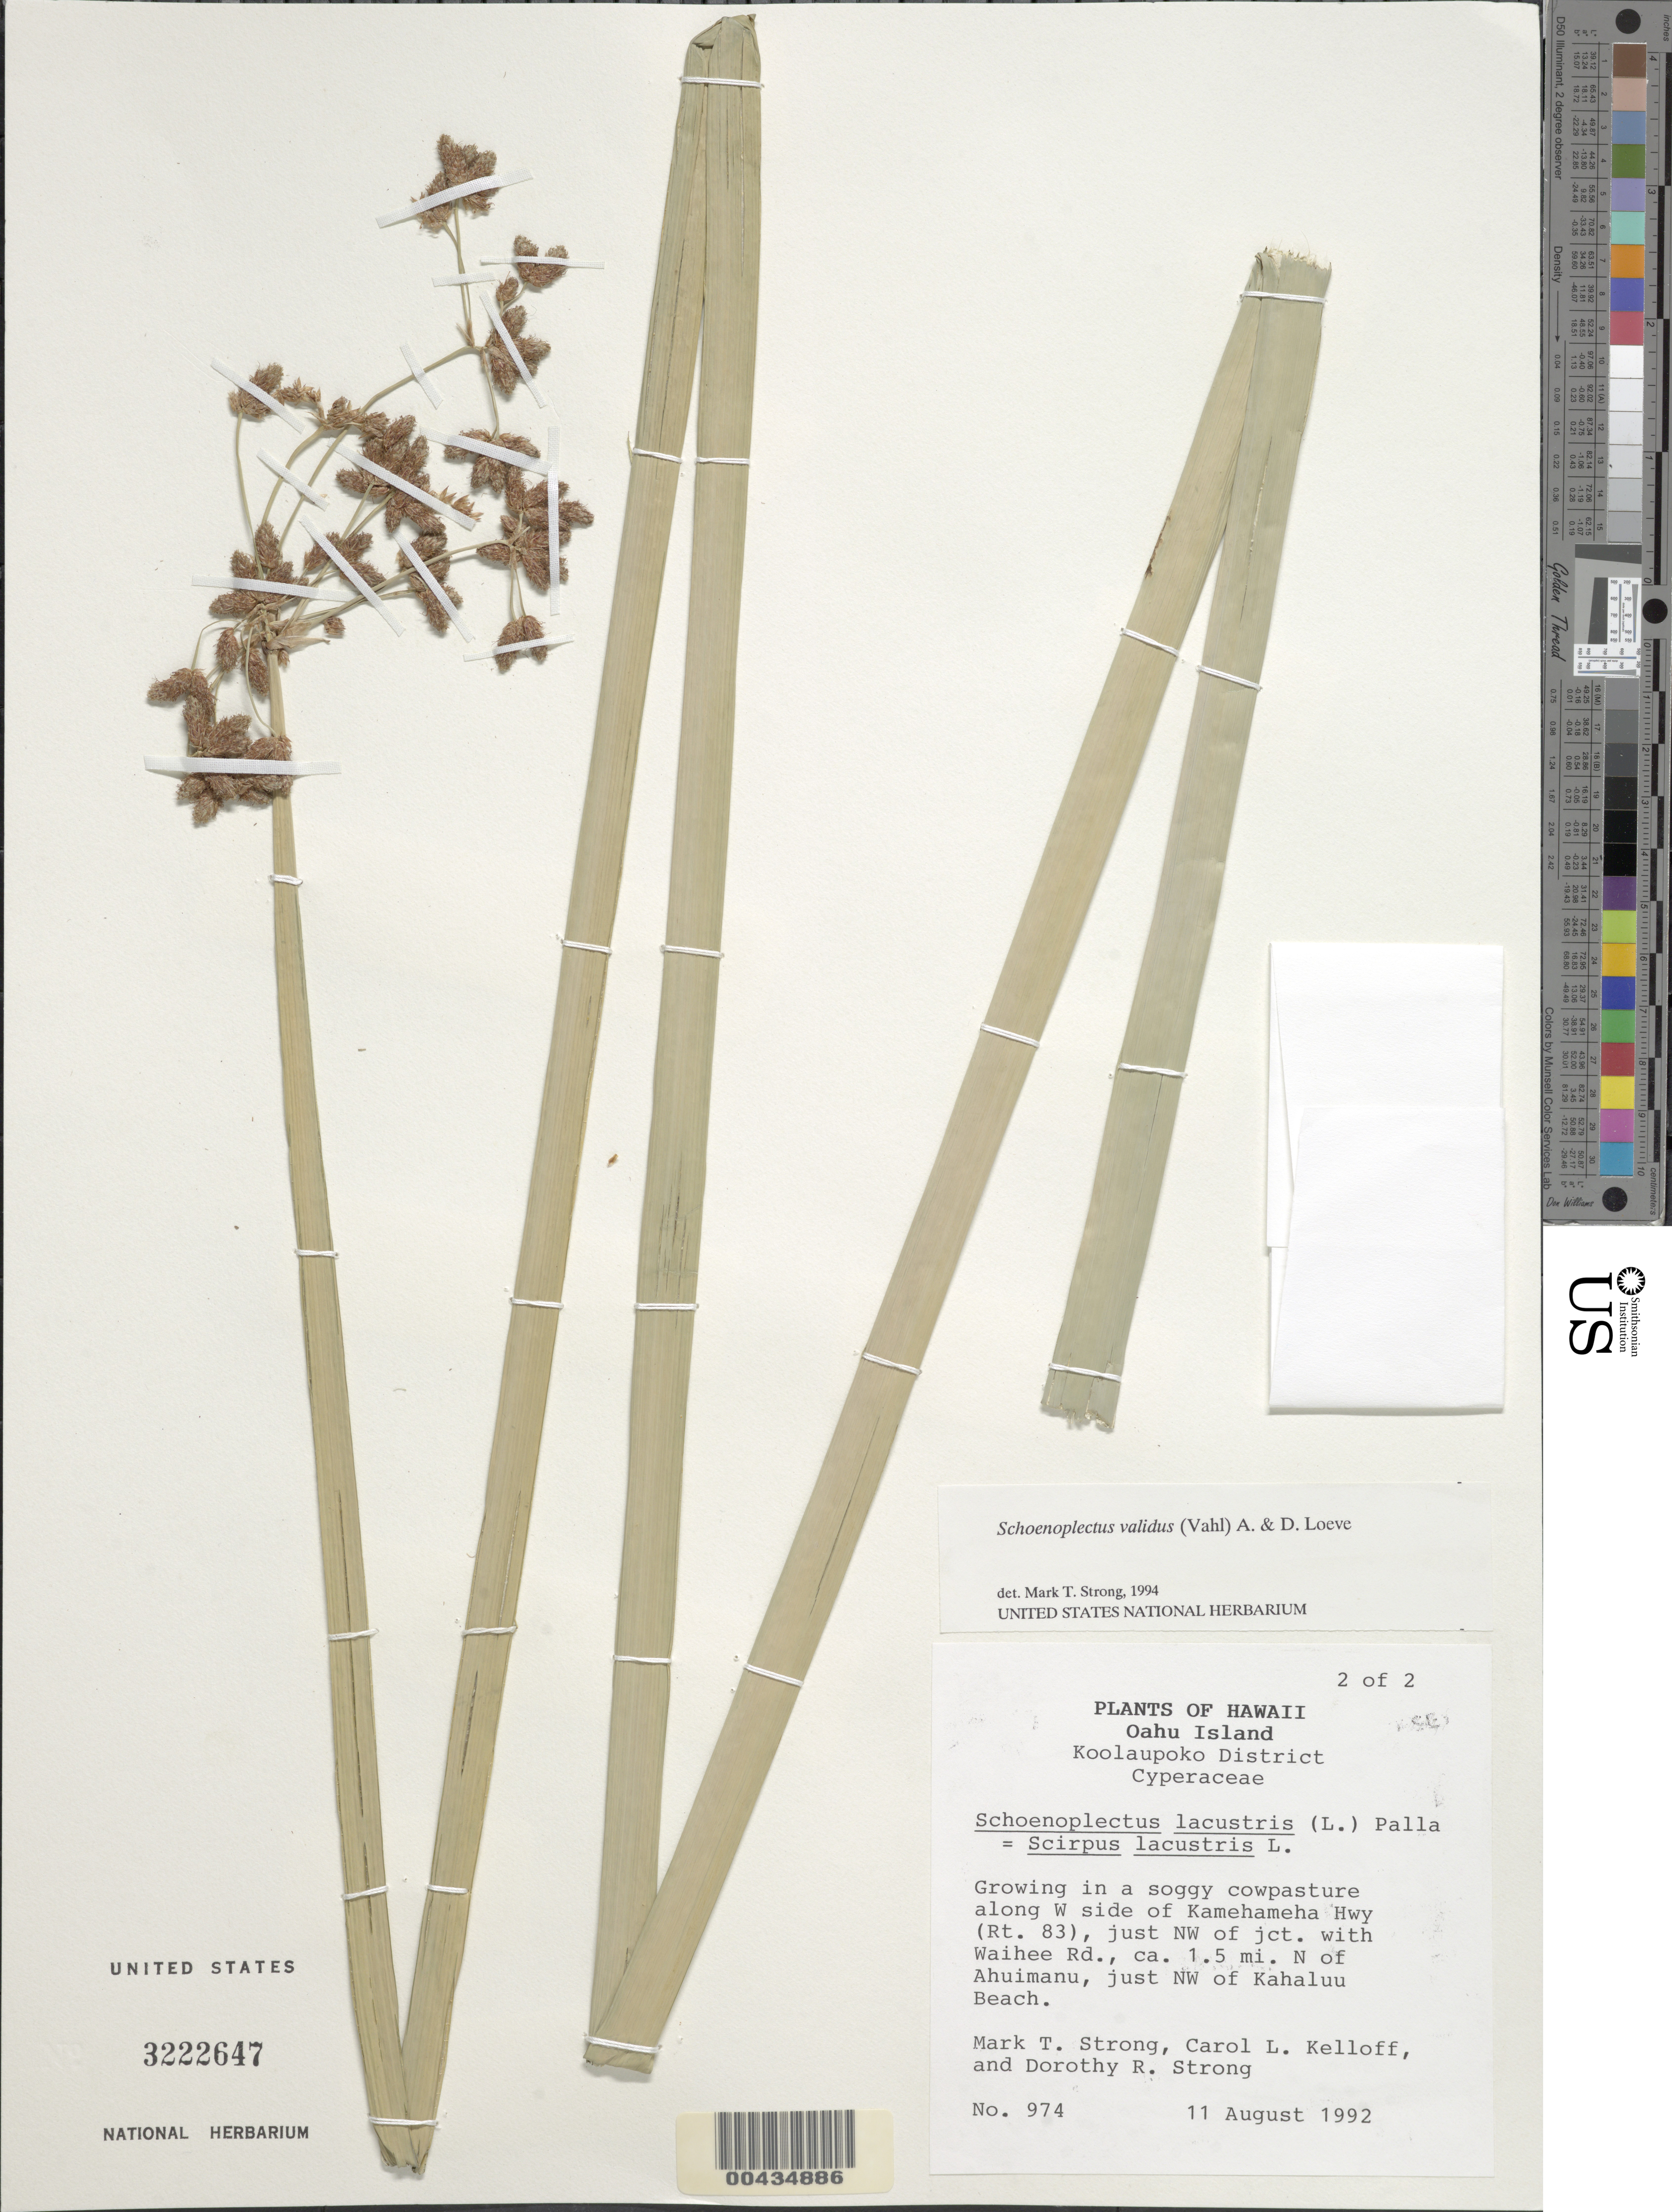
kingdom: Plantae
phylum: Tracheophyta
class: Liliopsida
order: Poales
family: Cyperaceae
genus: Schoenoplectus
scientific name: Schoenoplectus tabernaemontani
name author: (C.C. Gmel.) Palla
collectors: M. T. Strong, C. L. Kelloff & D. R. Strong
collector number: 974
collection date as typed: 11 Aug 1992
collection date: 1992-08-11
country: United States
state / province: Hawaii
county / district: Honolulu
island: Oahu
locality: Koolaupoko Dist., along W side of Kamehameha Hwy.(Rt.83), just NW of jct. with Waihee Rd., ca. 1.5 mi N of Ahuimanu, just NW of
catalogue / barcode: US 3222647